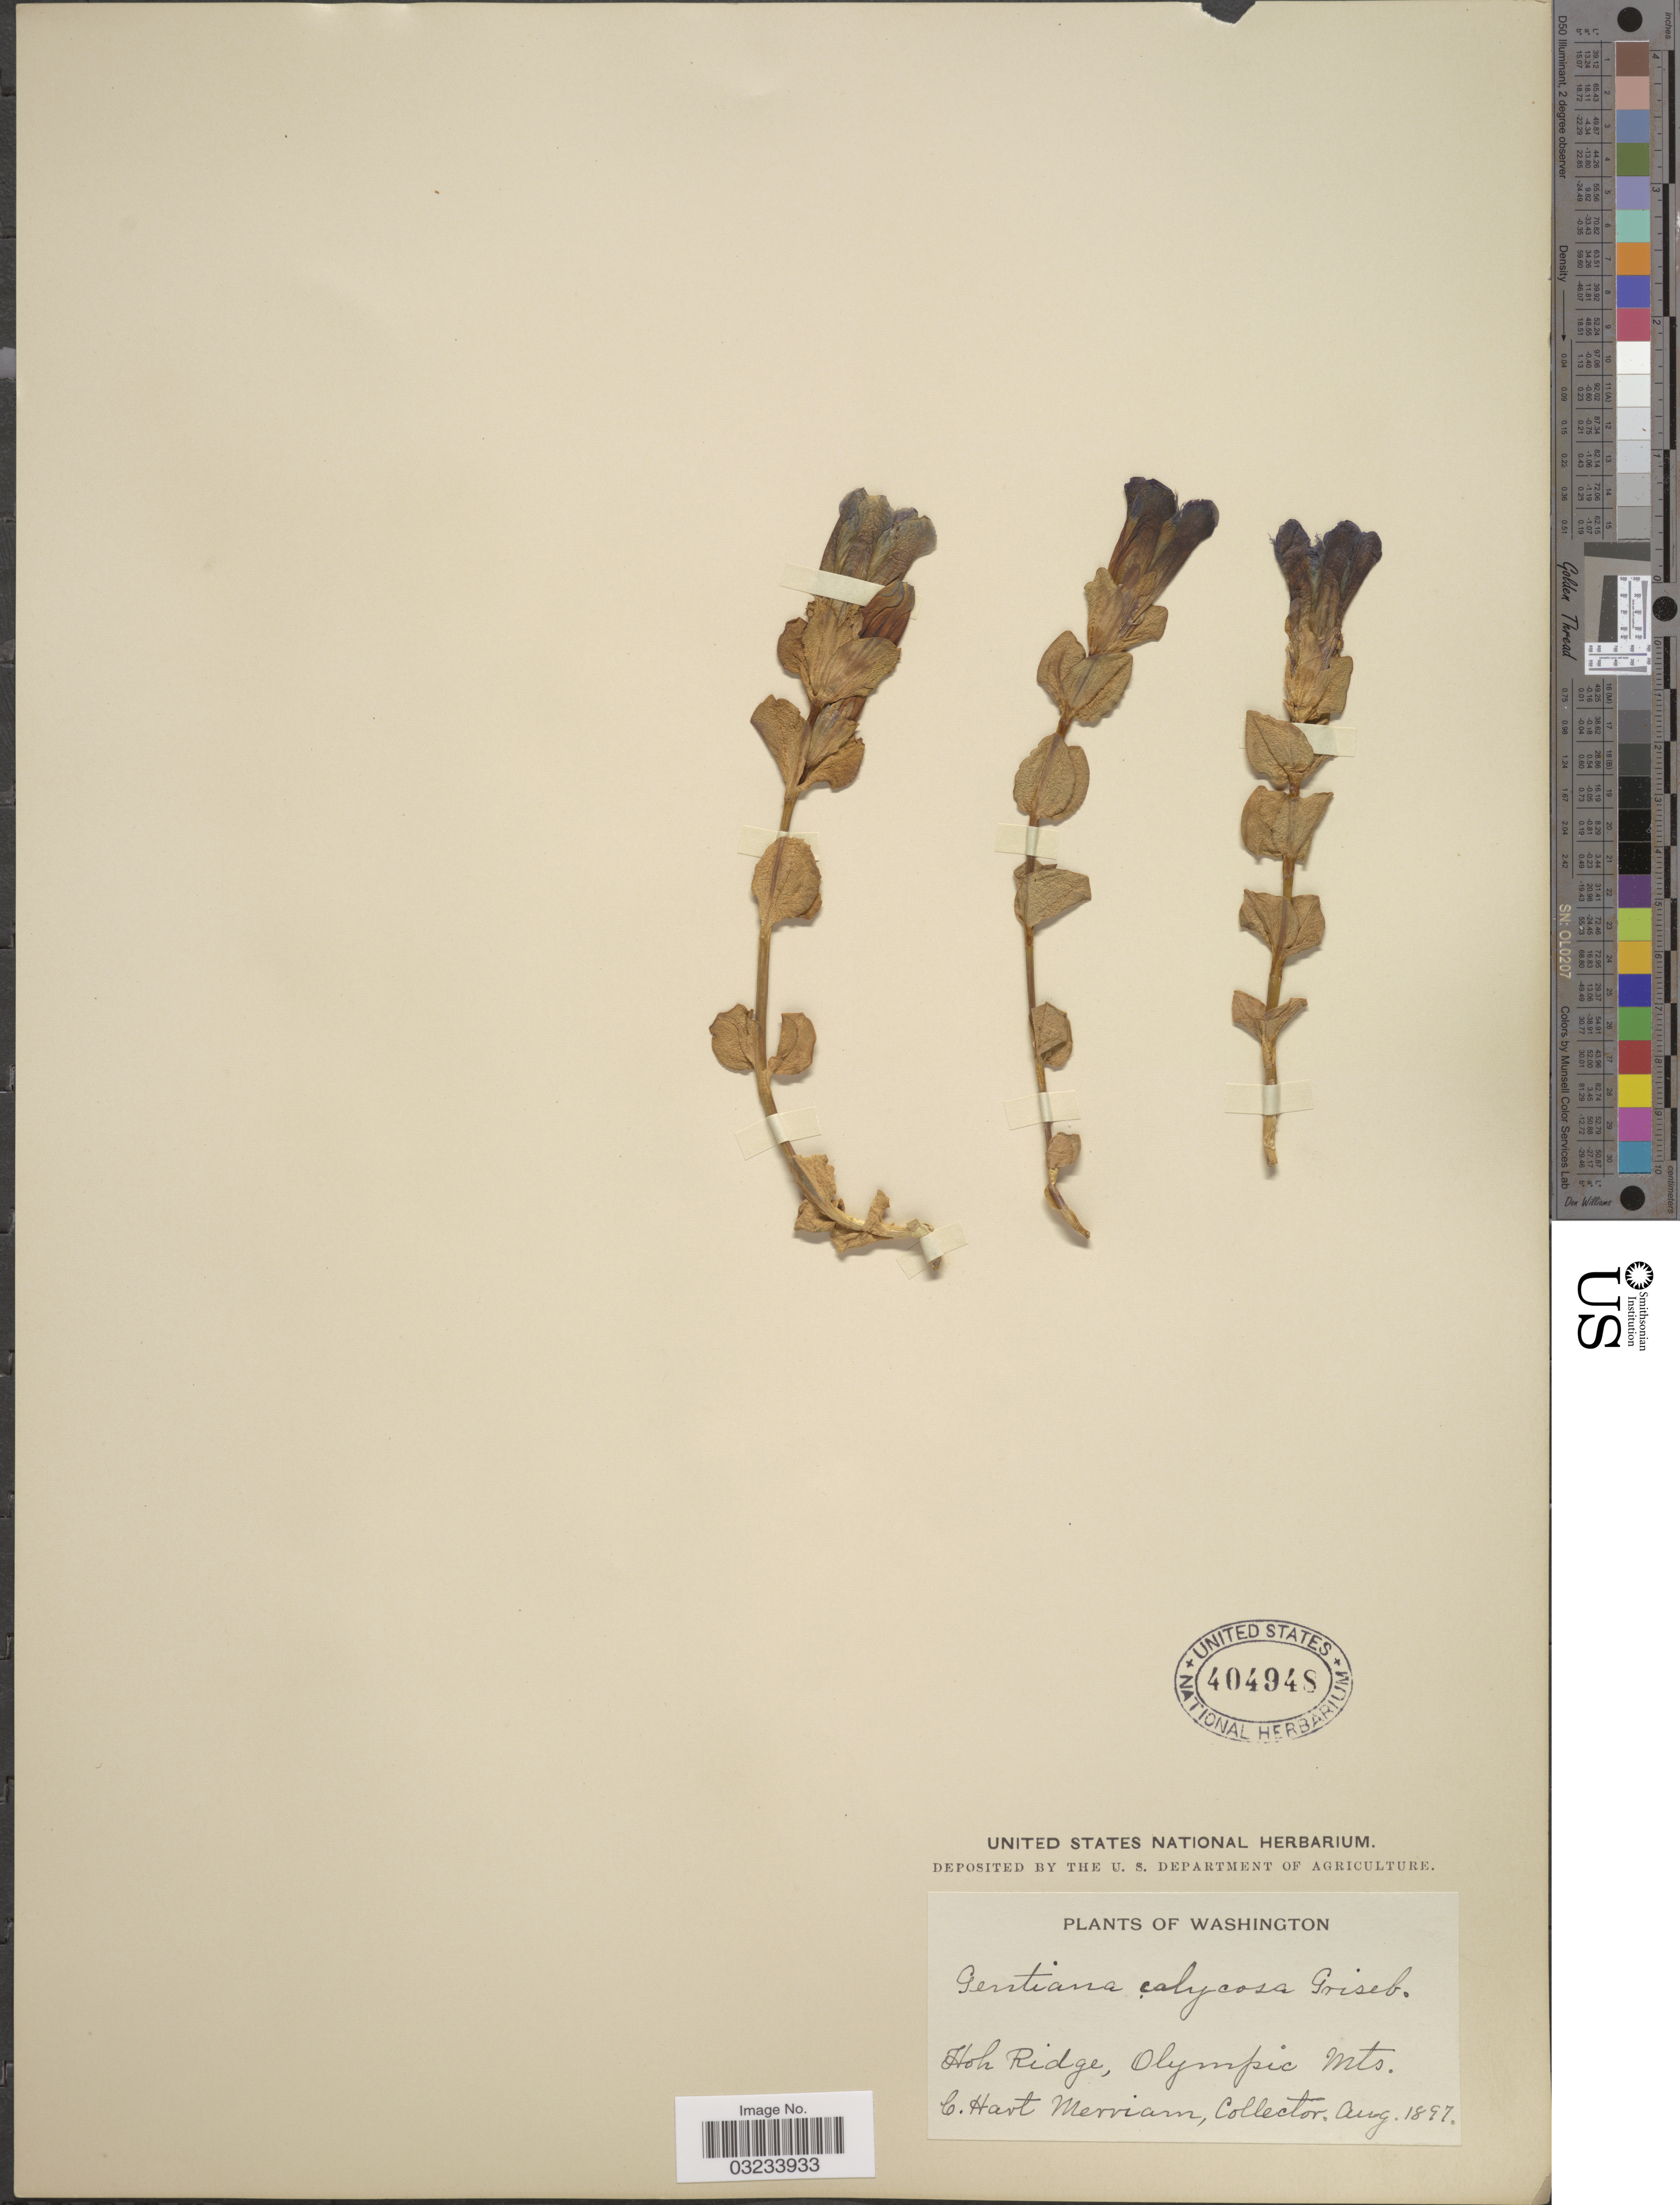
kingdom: Plantae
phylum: Tracheophyta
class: Magnoliopsida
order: Gentianales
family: Gentianaceae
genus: Gentiana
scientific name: Gentiana calycosa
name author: Griseb.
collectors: C. Merriam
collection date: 1897-08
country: United States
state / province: Washington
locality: Hoh Ridge, Olympic Mts.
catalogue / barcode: US 404948